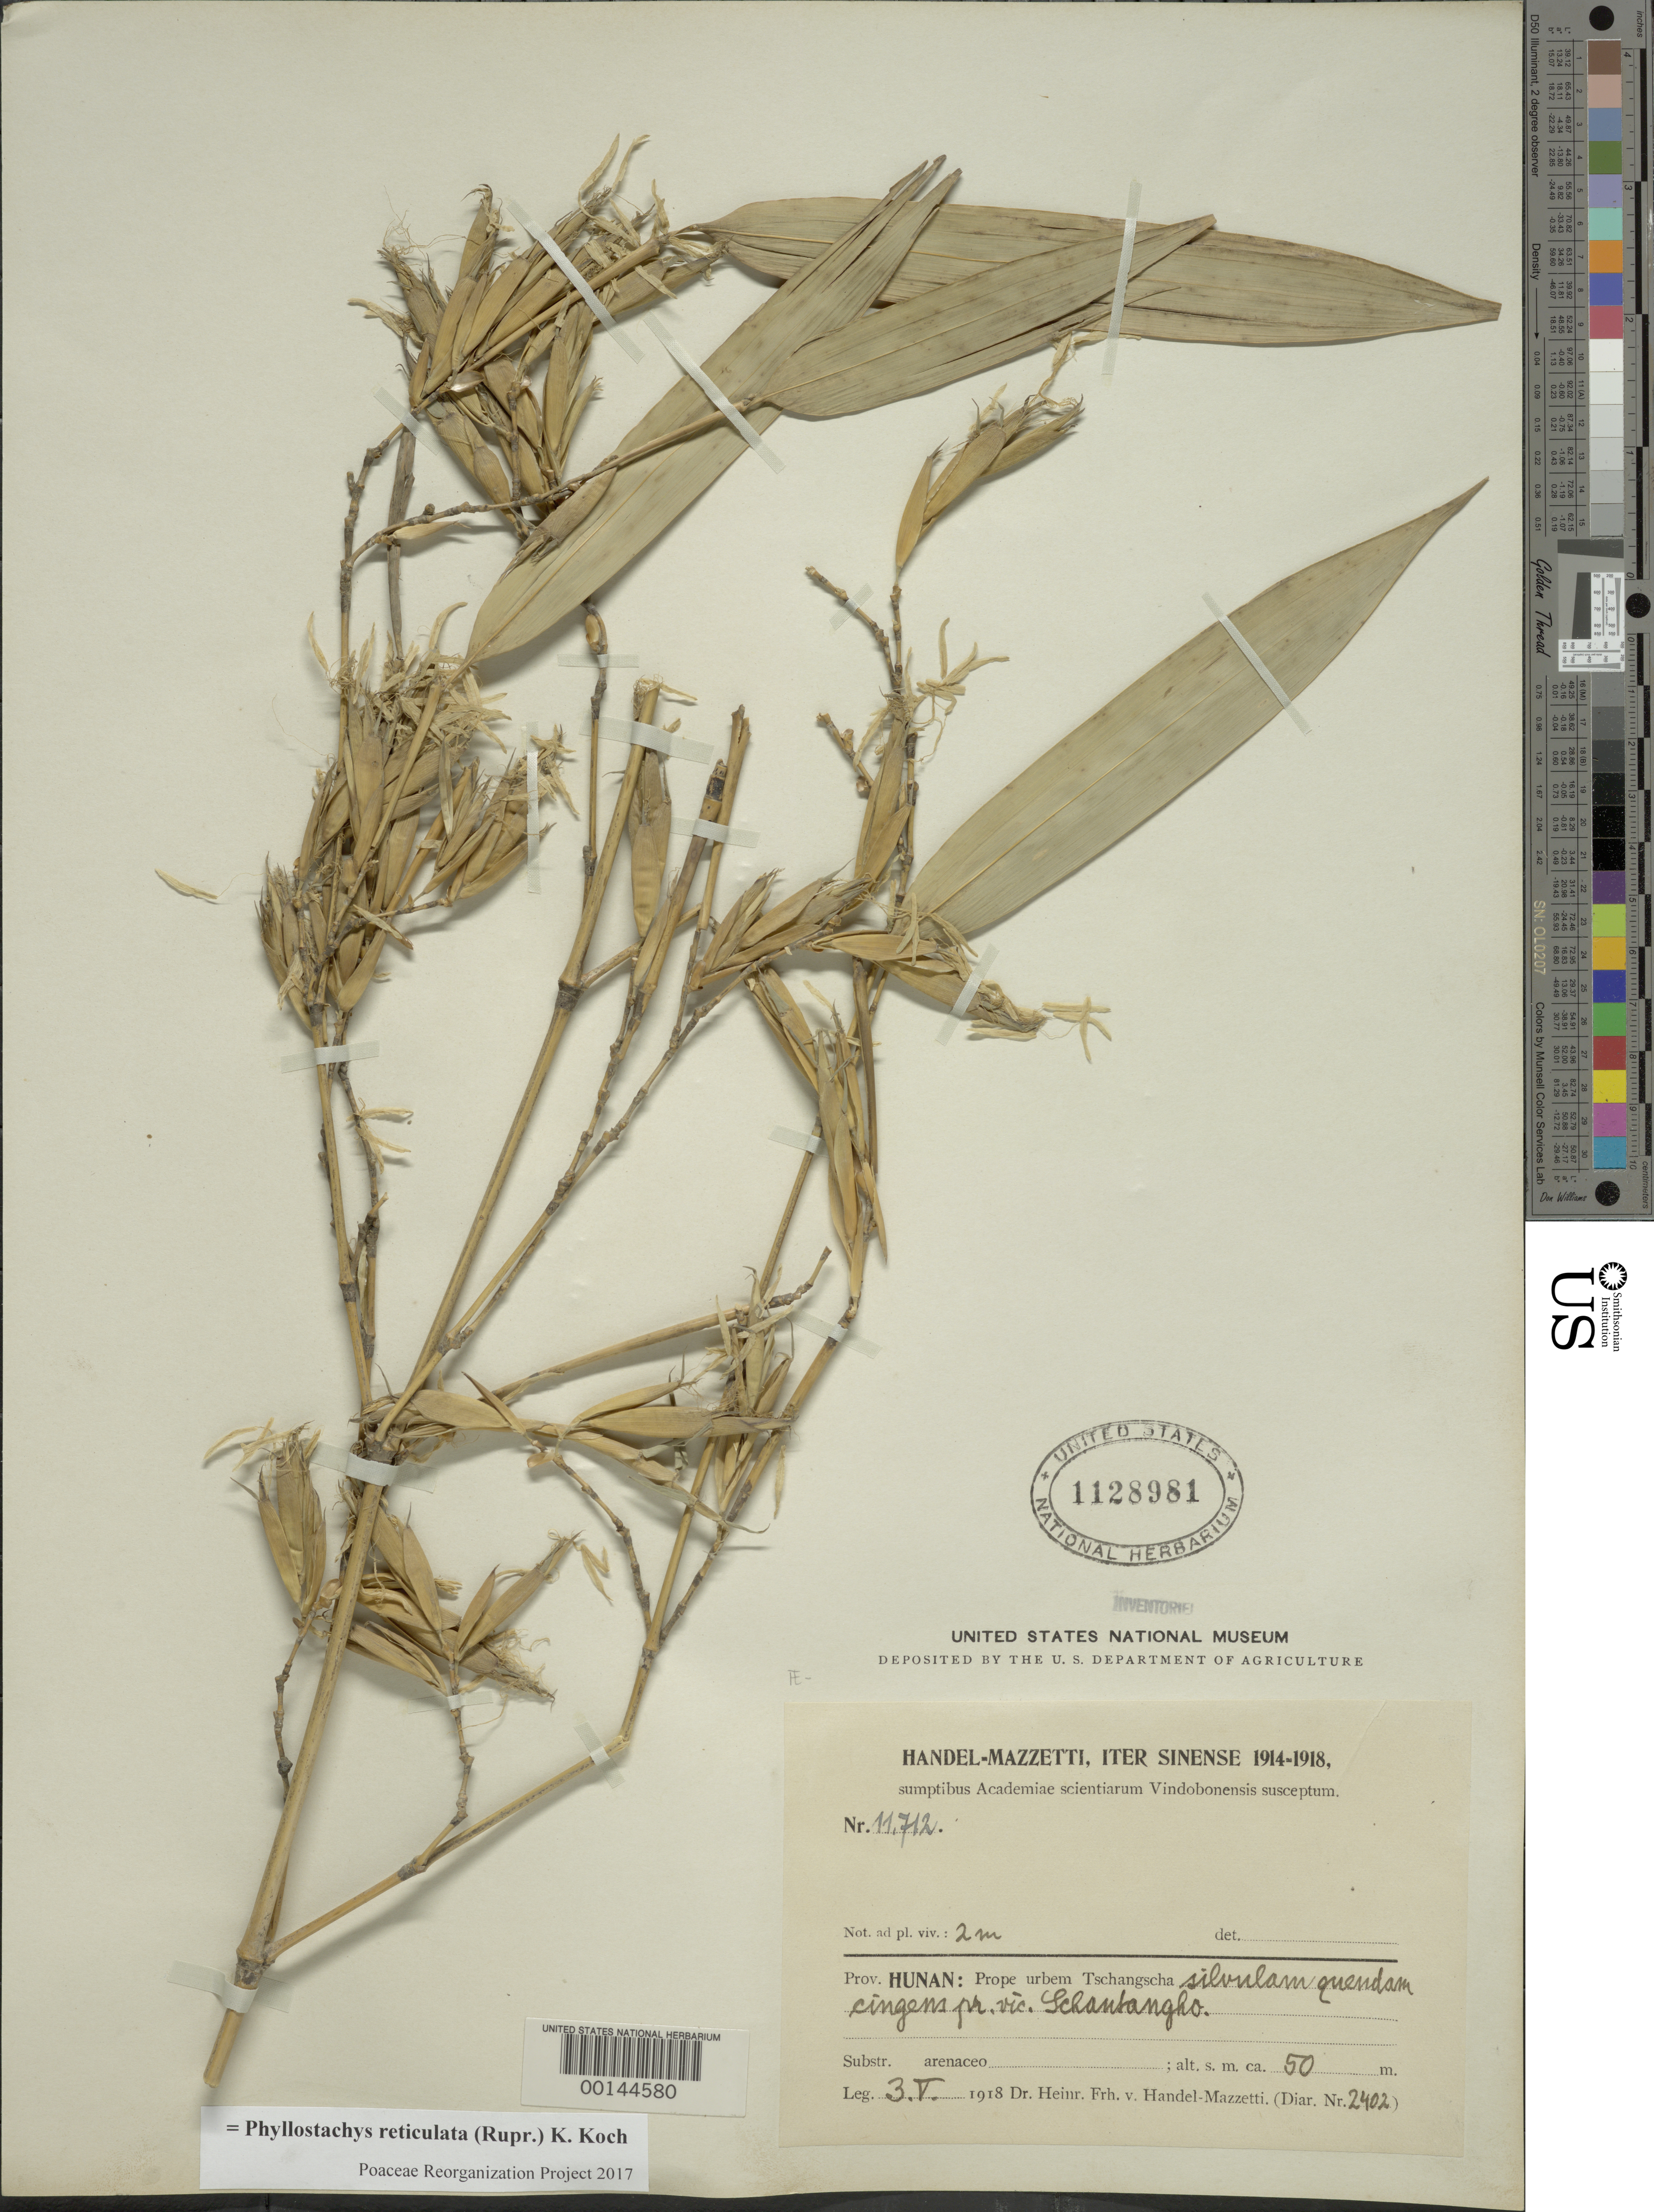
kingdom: Plantae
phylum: Tracheophyta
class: Liliopsida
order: Poales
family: Poaceae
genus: Phyllostachys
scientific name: Phyllostachys reticulata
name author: (Rupr.) K. Koch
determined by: Poaceae Reorganization Project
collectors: H. Handel-Mazzetti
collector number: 2402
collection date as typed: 03 May 1918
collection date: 1918-05-03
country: China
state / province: Hunan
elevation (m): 50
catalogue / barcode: US 1128981